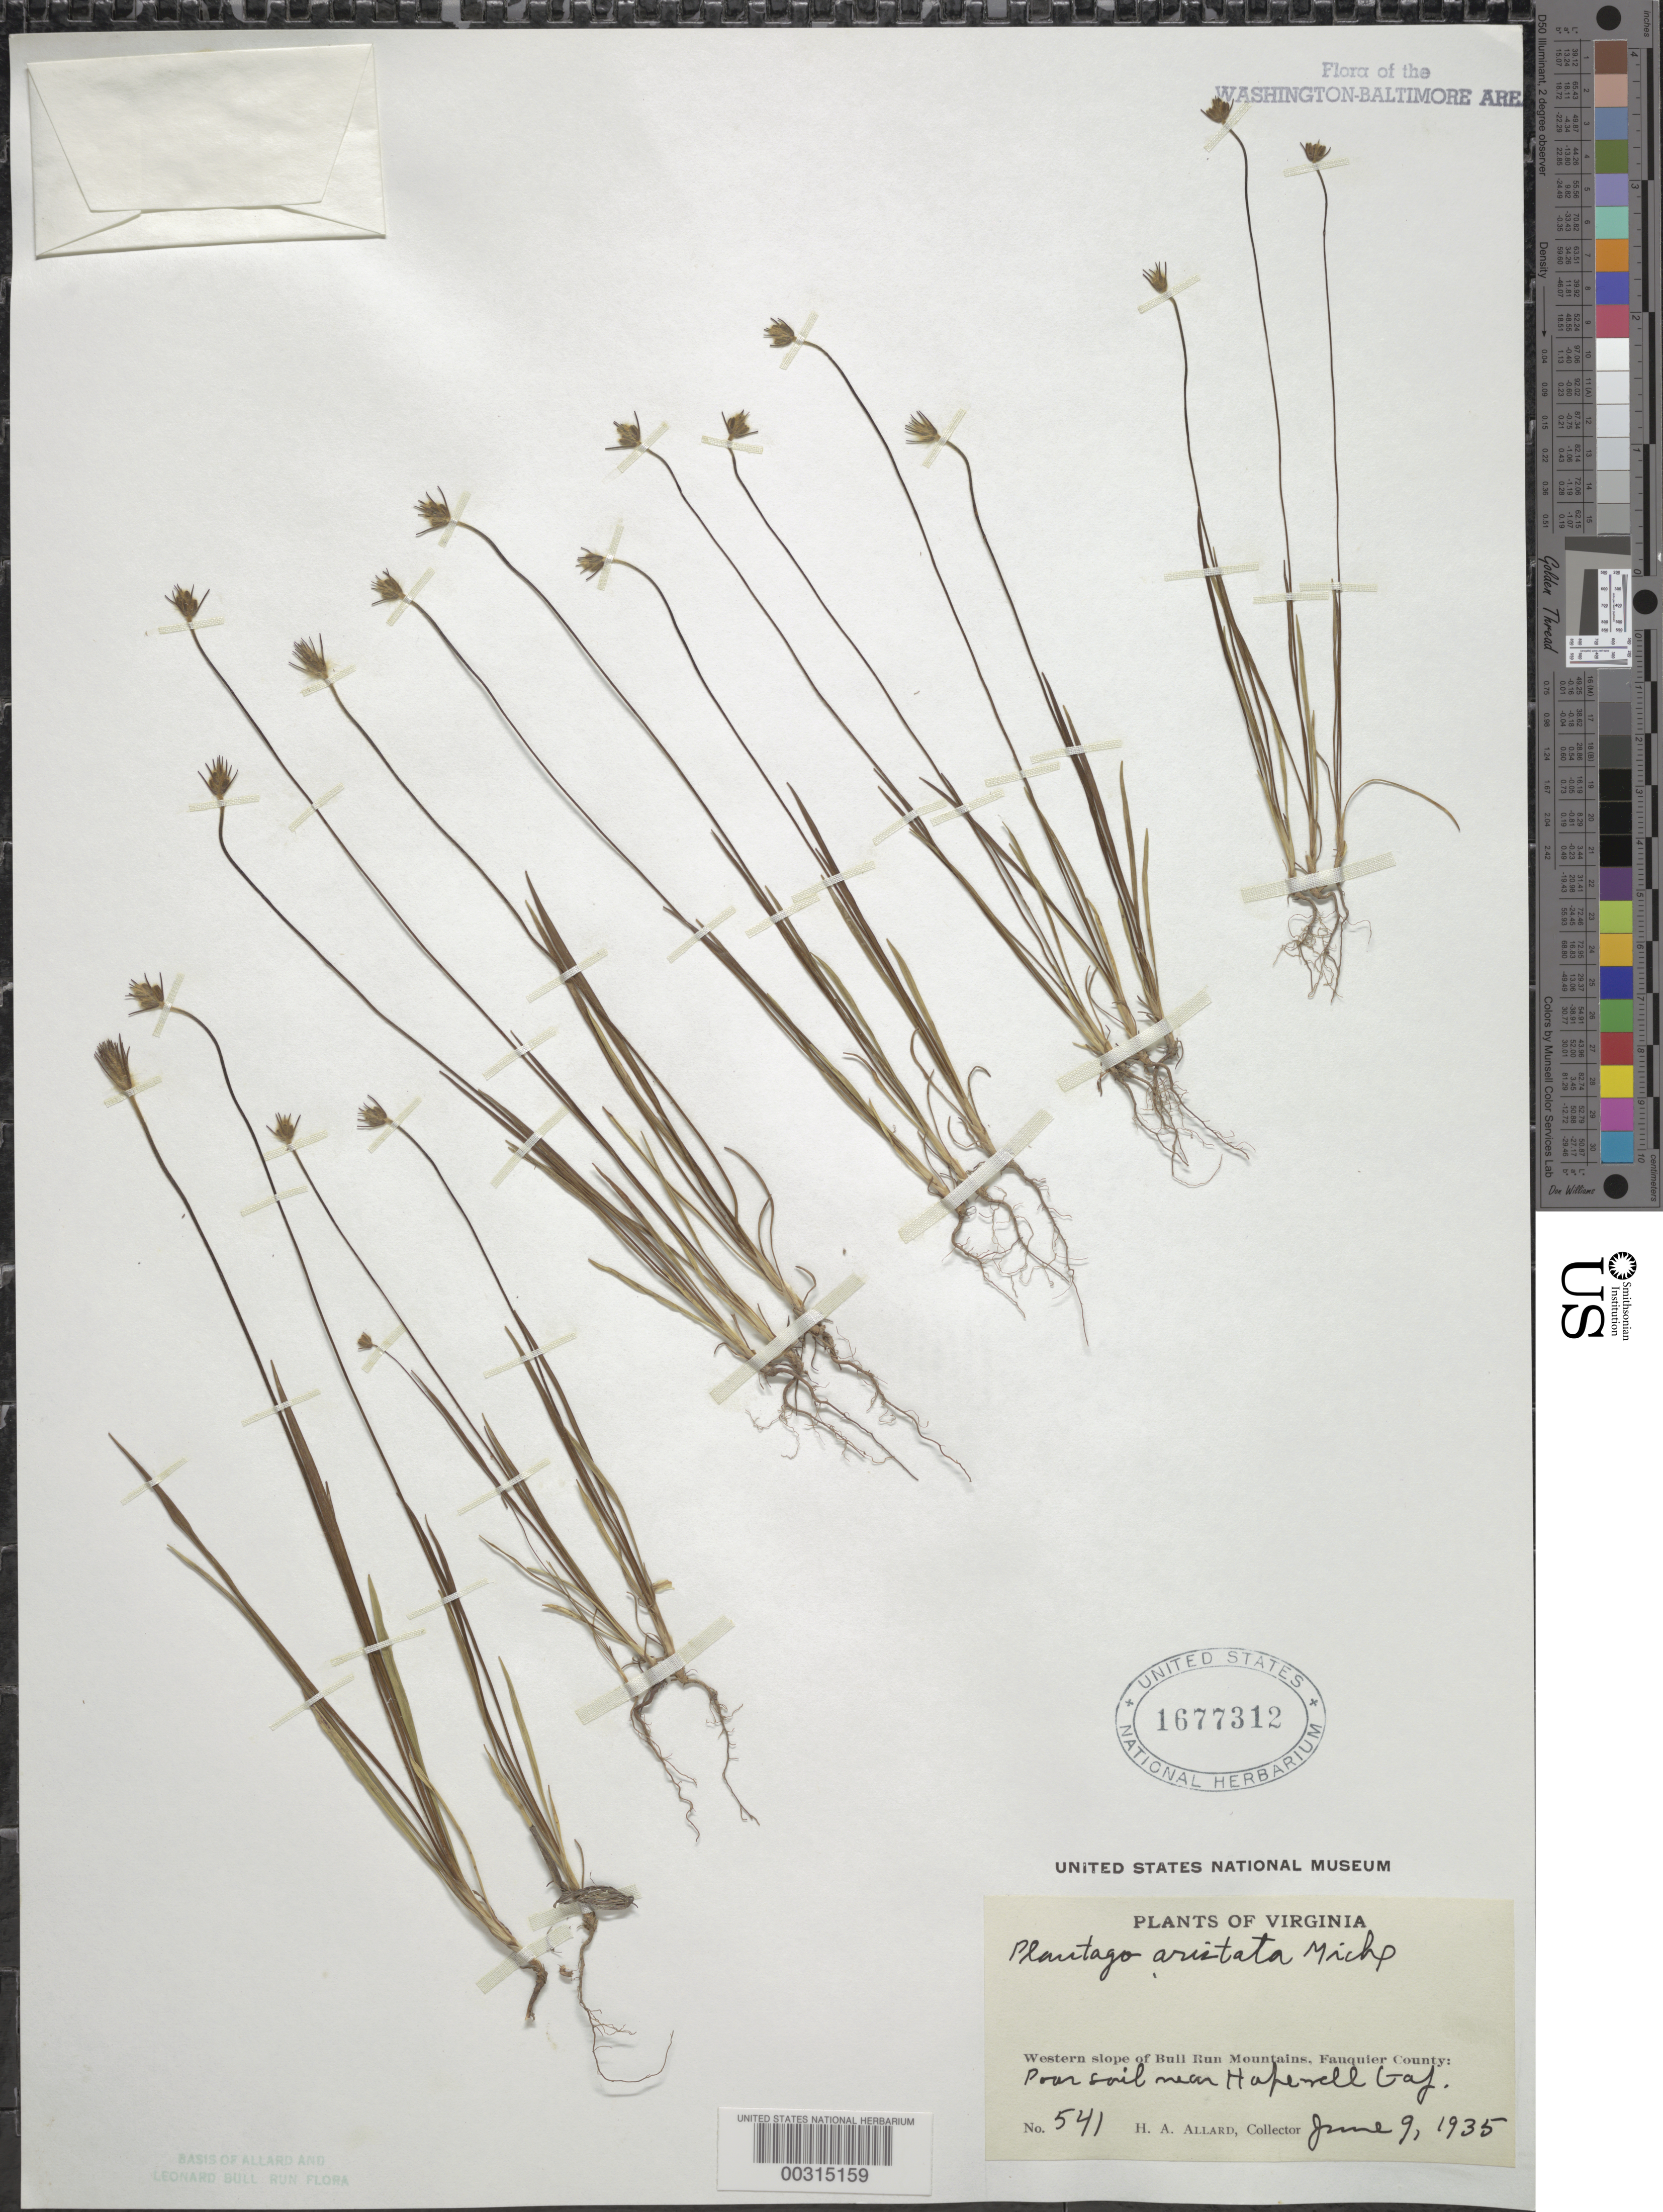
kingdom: Plantae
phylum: Tracheophyta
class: Magnoliopsida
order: Lamiales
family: Plantaginaceae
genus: Plantago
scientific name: Plantago aristata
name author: Michx.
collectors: H. A. Allard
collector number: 541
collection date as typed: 09 Jun 1935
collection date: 1935-06-09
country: United States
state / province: Virginia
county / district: Fauquier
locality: Near Hopewell Gap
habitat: Poor soil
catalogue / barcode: US 1677312